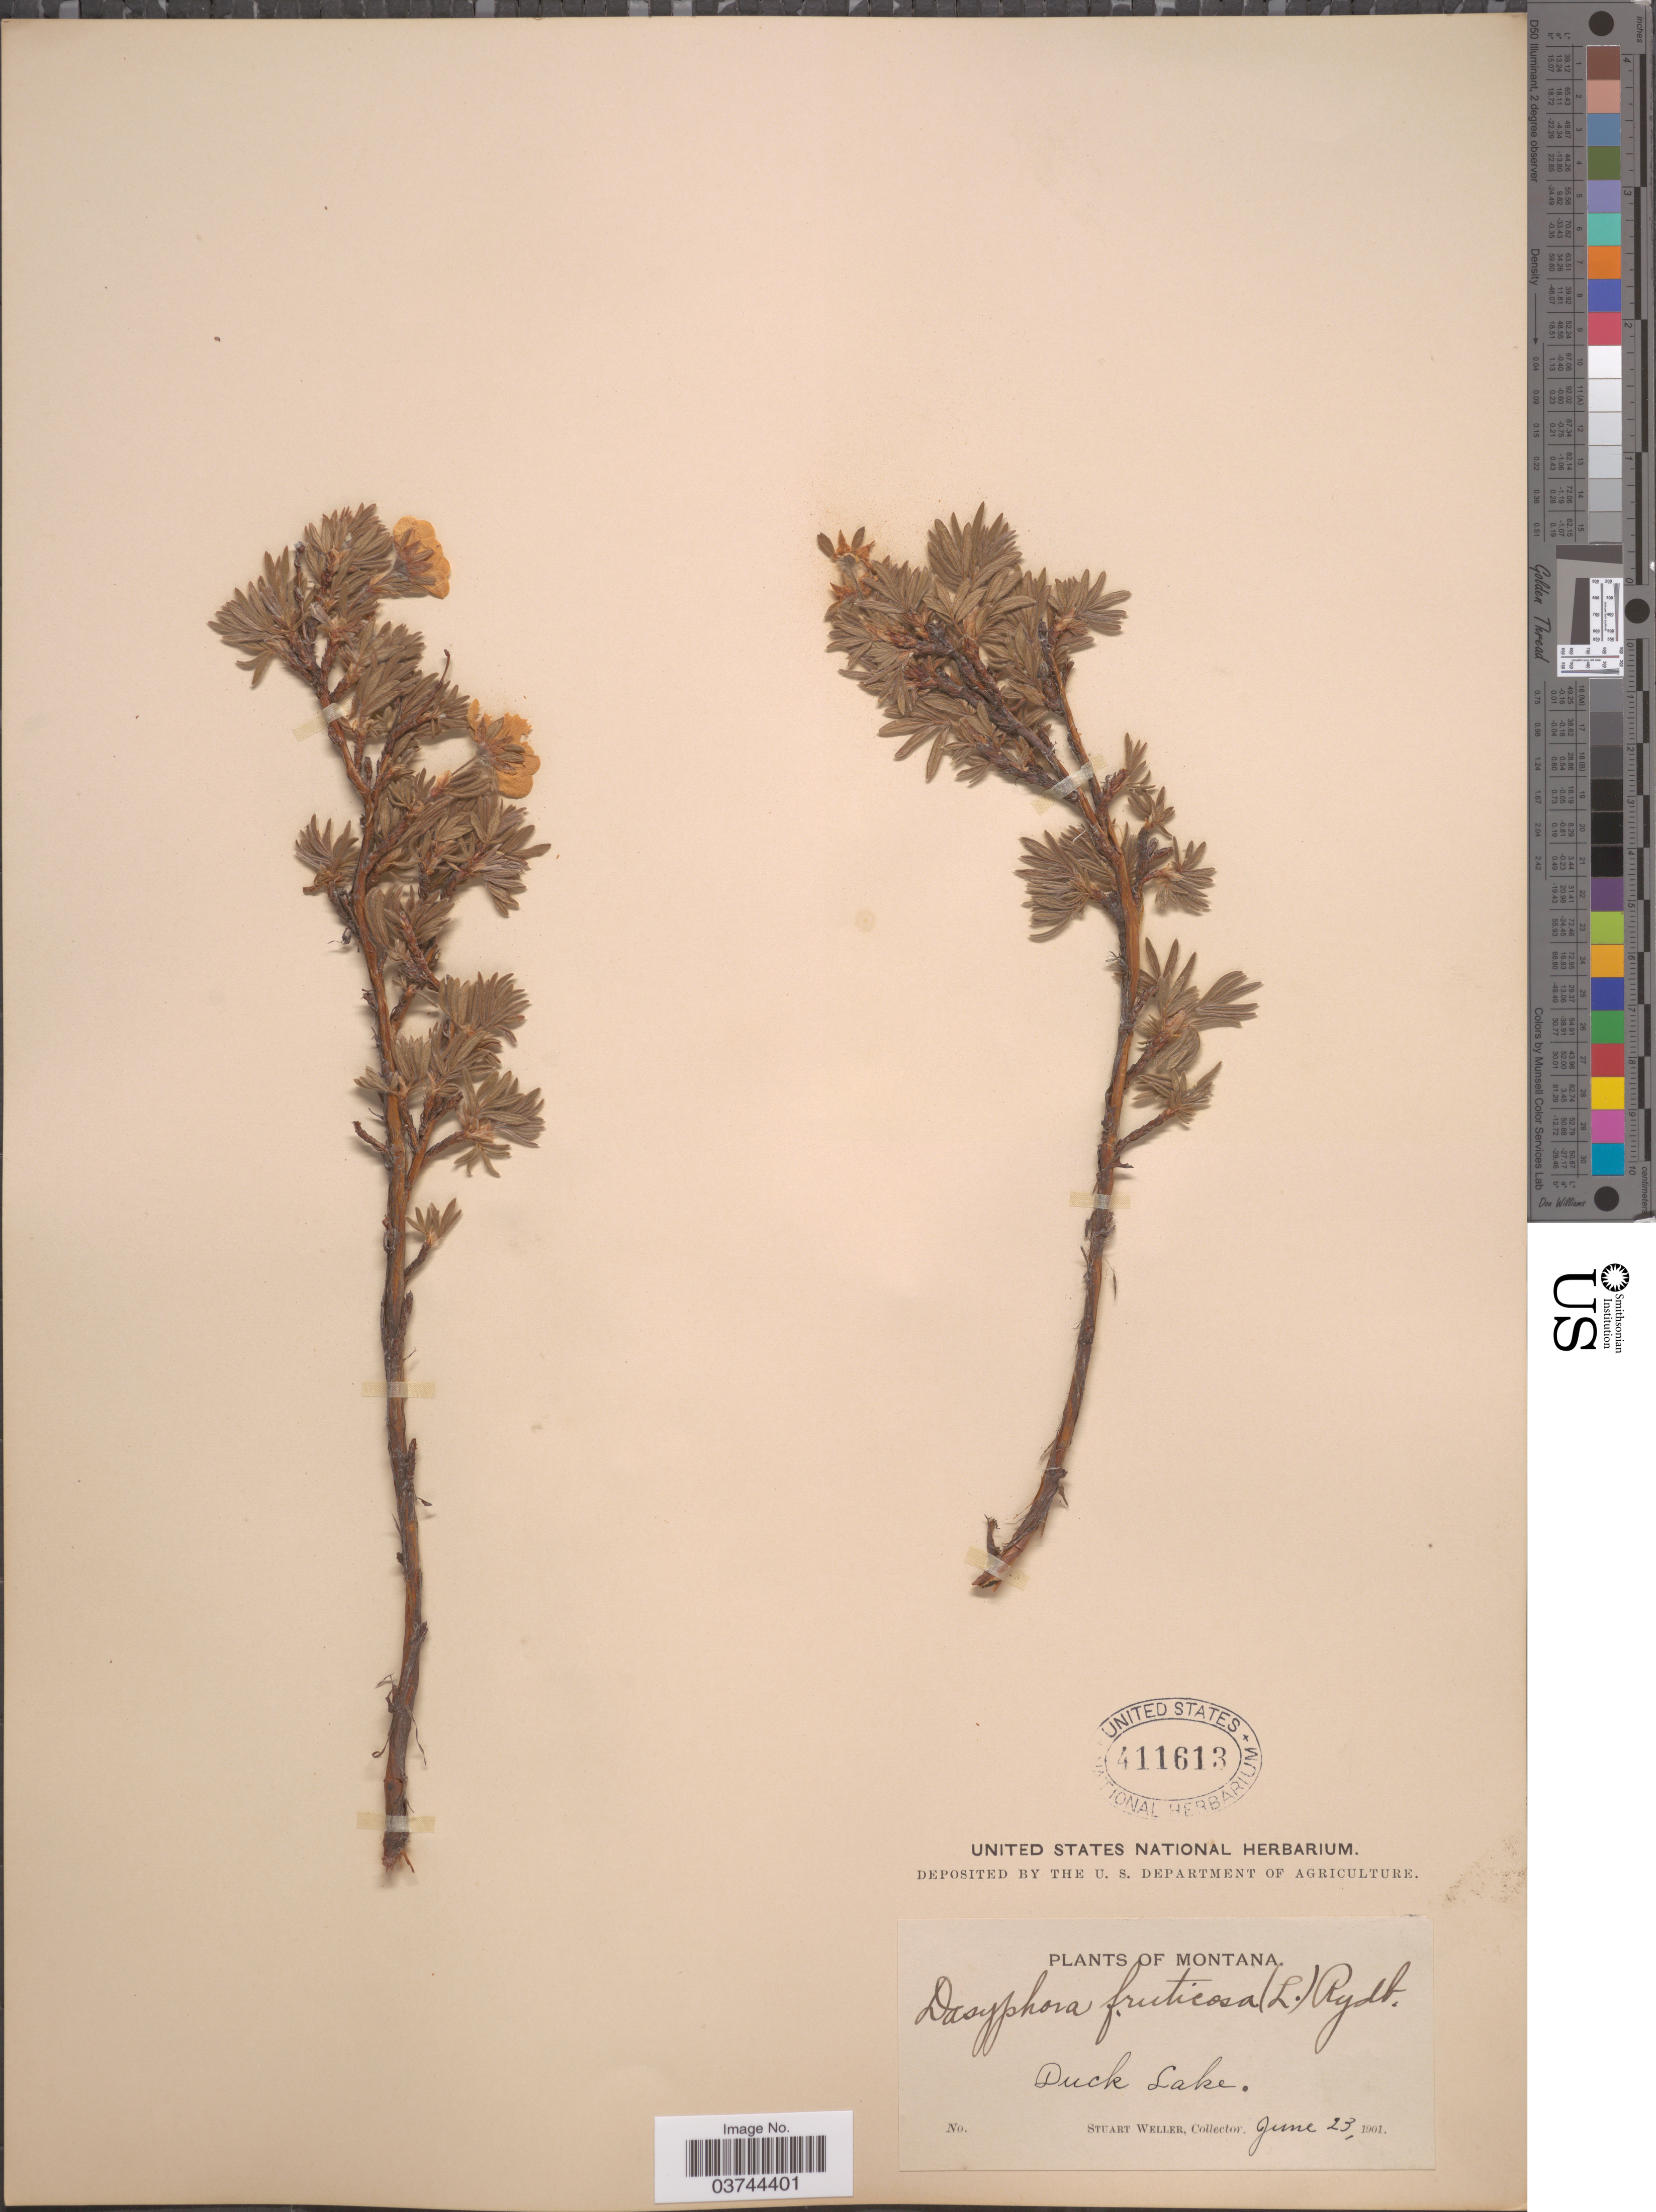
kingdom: Plantae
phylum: Tracheophyta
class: Magnoliopsida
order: Rosales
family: Rosaceae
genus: Dasiphora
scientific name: Dasiphora fruticosa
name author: (L.) Rydb.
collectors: S. Weller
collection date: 1901-06-23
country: United States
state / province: Montana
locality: Duck Lake.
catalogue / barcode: US 411613